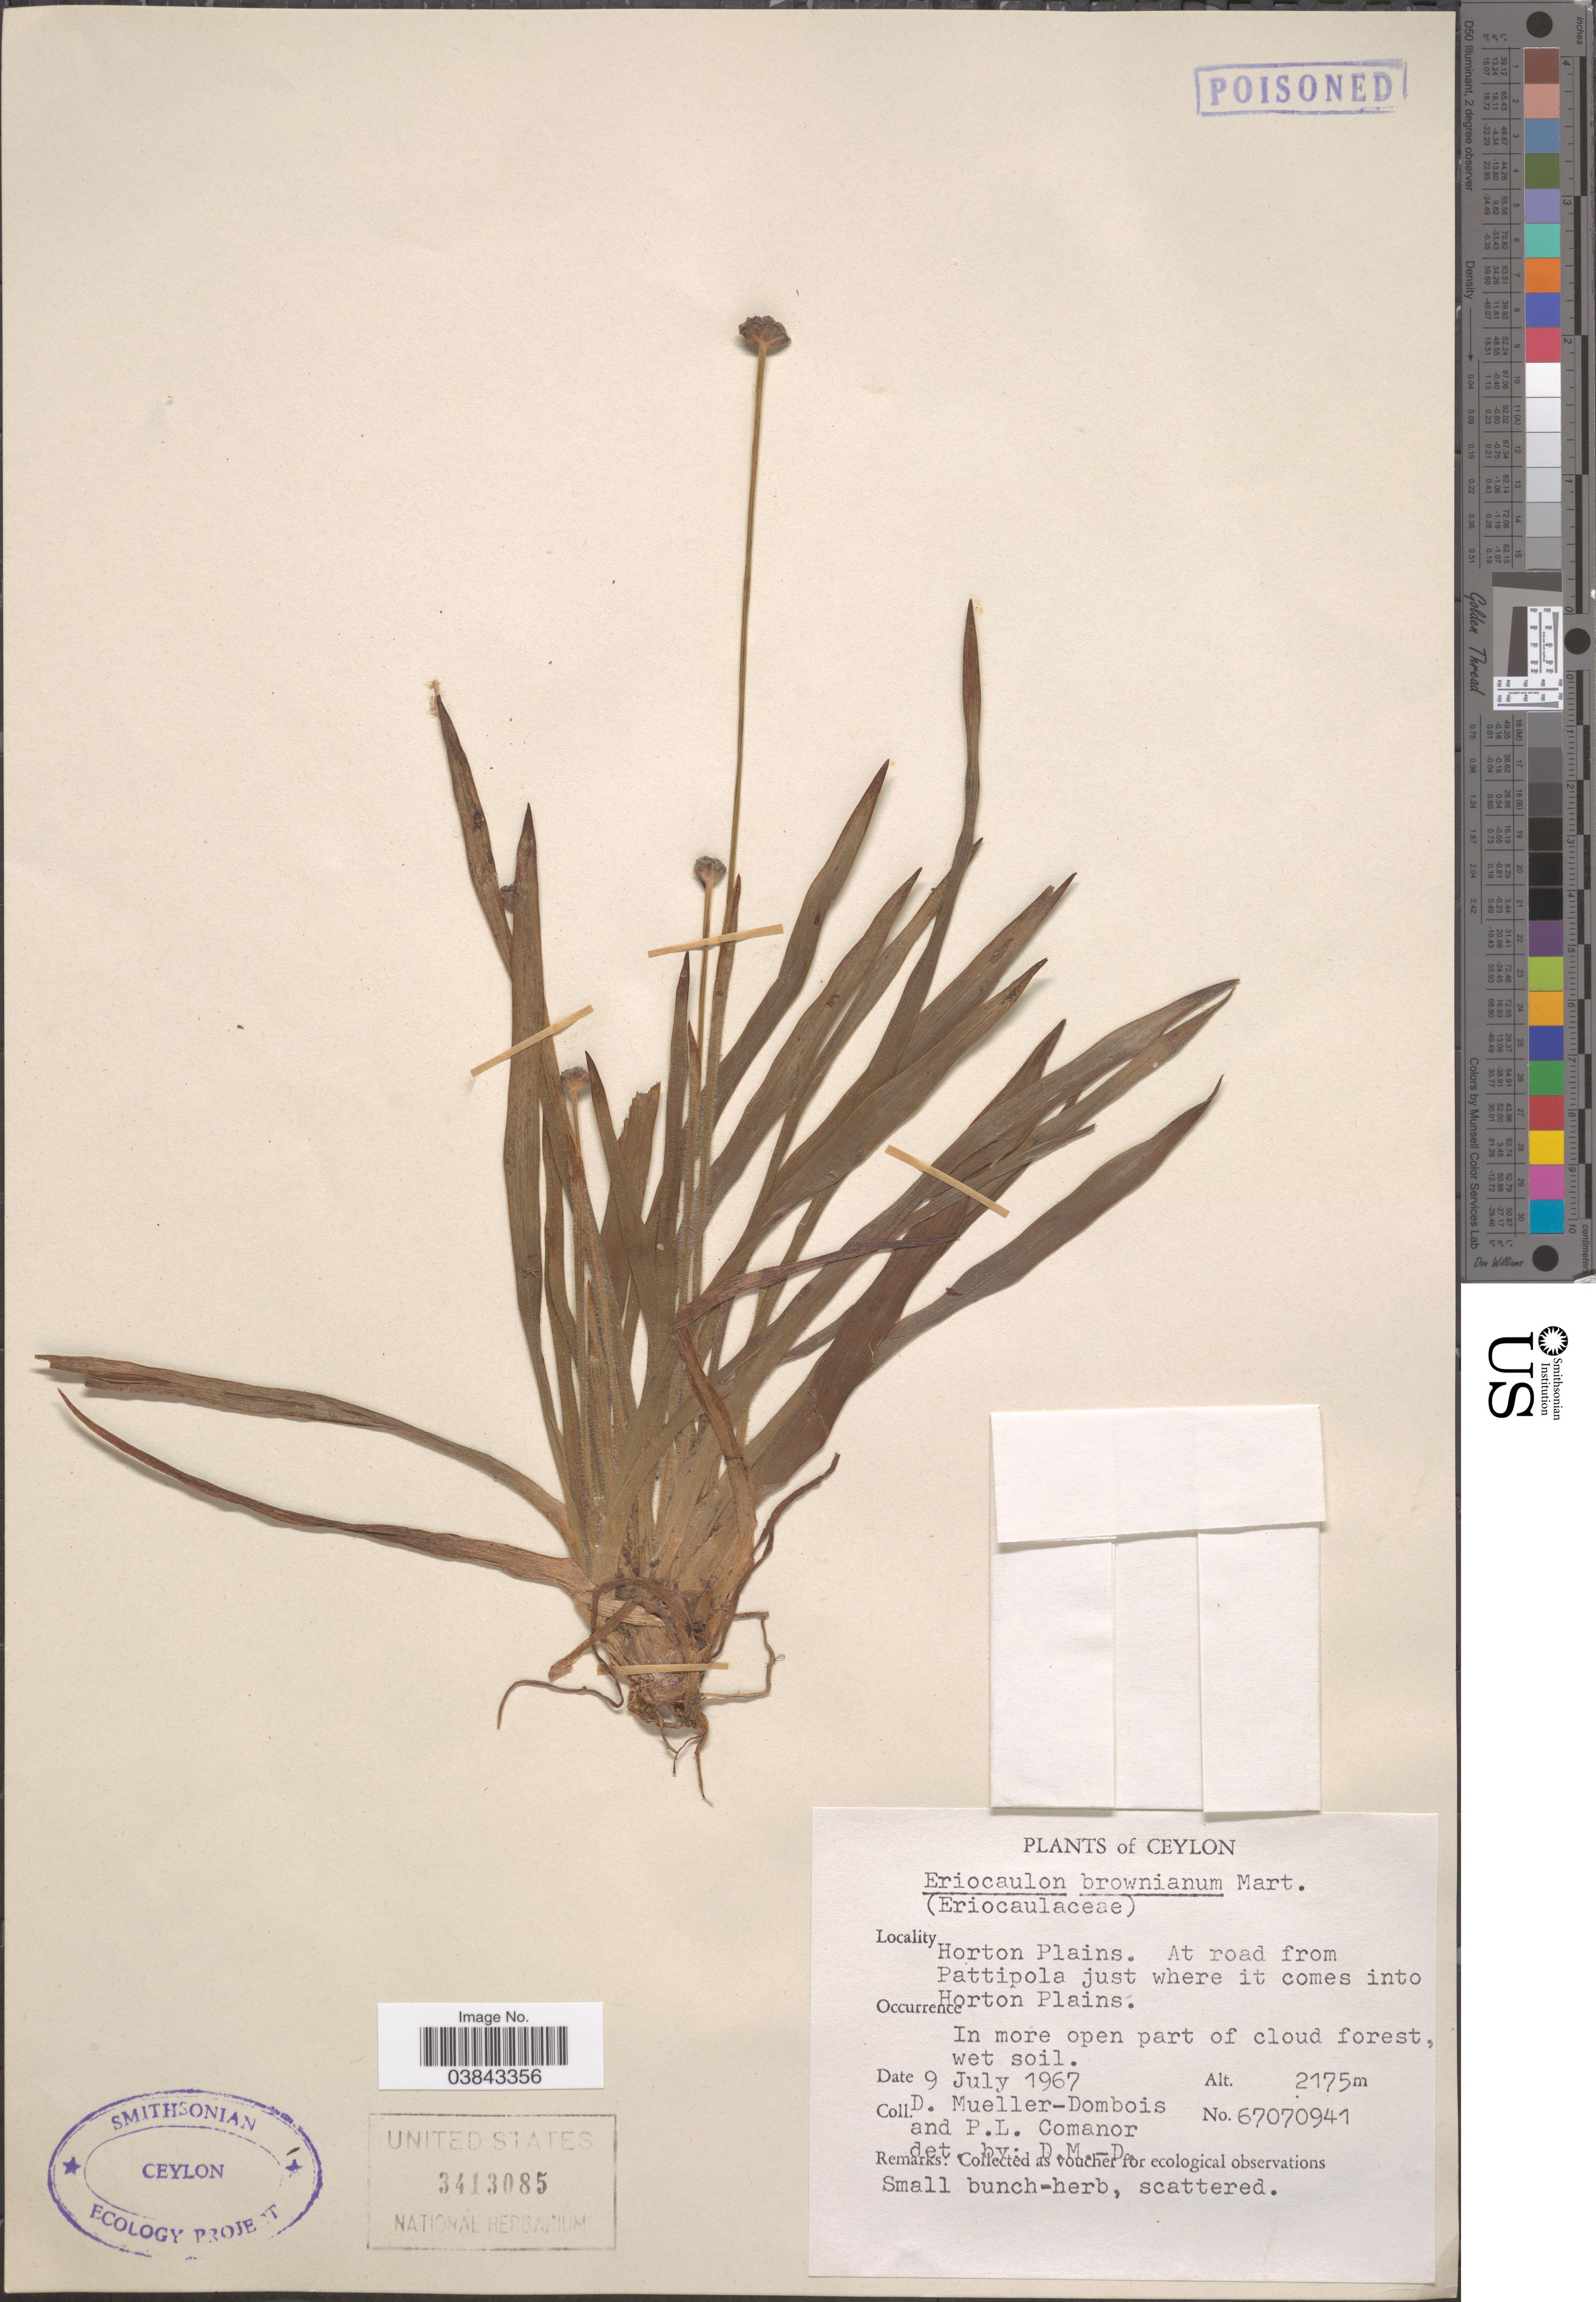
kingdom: Plantae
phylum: Tracheophyta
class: Liliopsida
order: Poales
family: Eriocaulaceae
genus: Eriocaulon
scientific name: Eriocaulon brownianum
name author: Mart.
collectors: D. Mueller-Dombois & P. Comanor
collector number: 67070941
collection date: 1967-07-09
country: Sri Lanka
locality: Ceylon. Horton Plains. At road from Pattipola just where it comes into Horton Plains.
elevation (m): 2175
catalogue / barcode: US 3413085